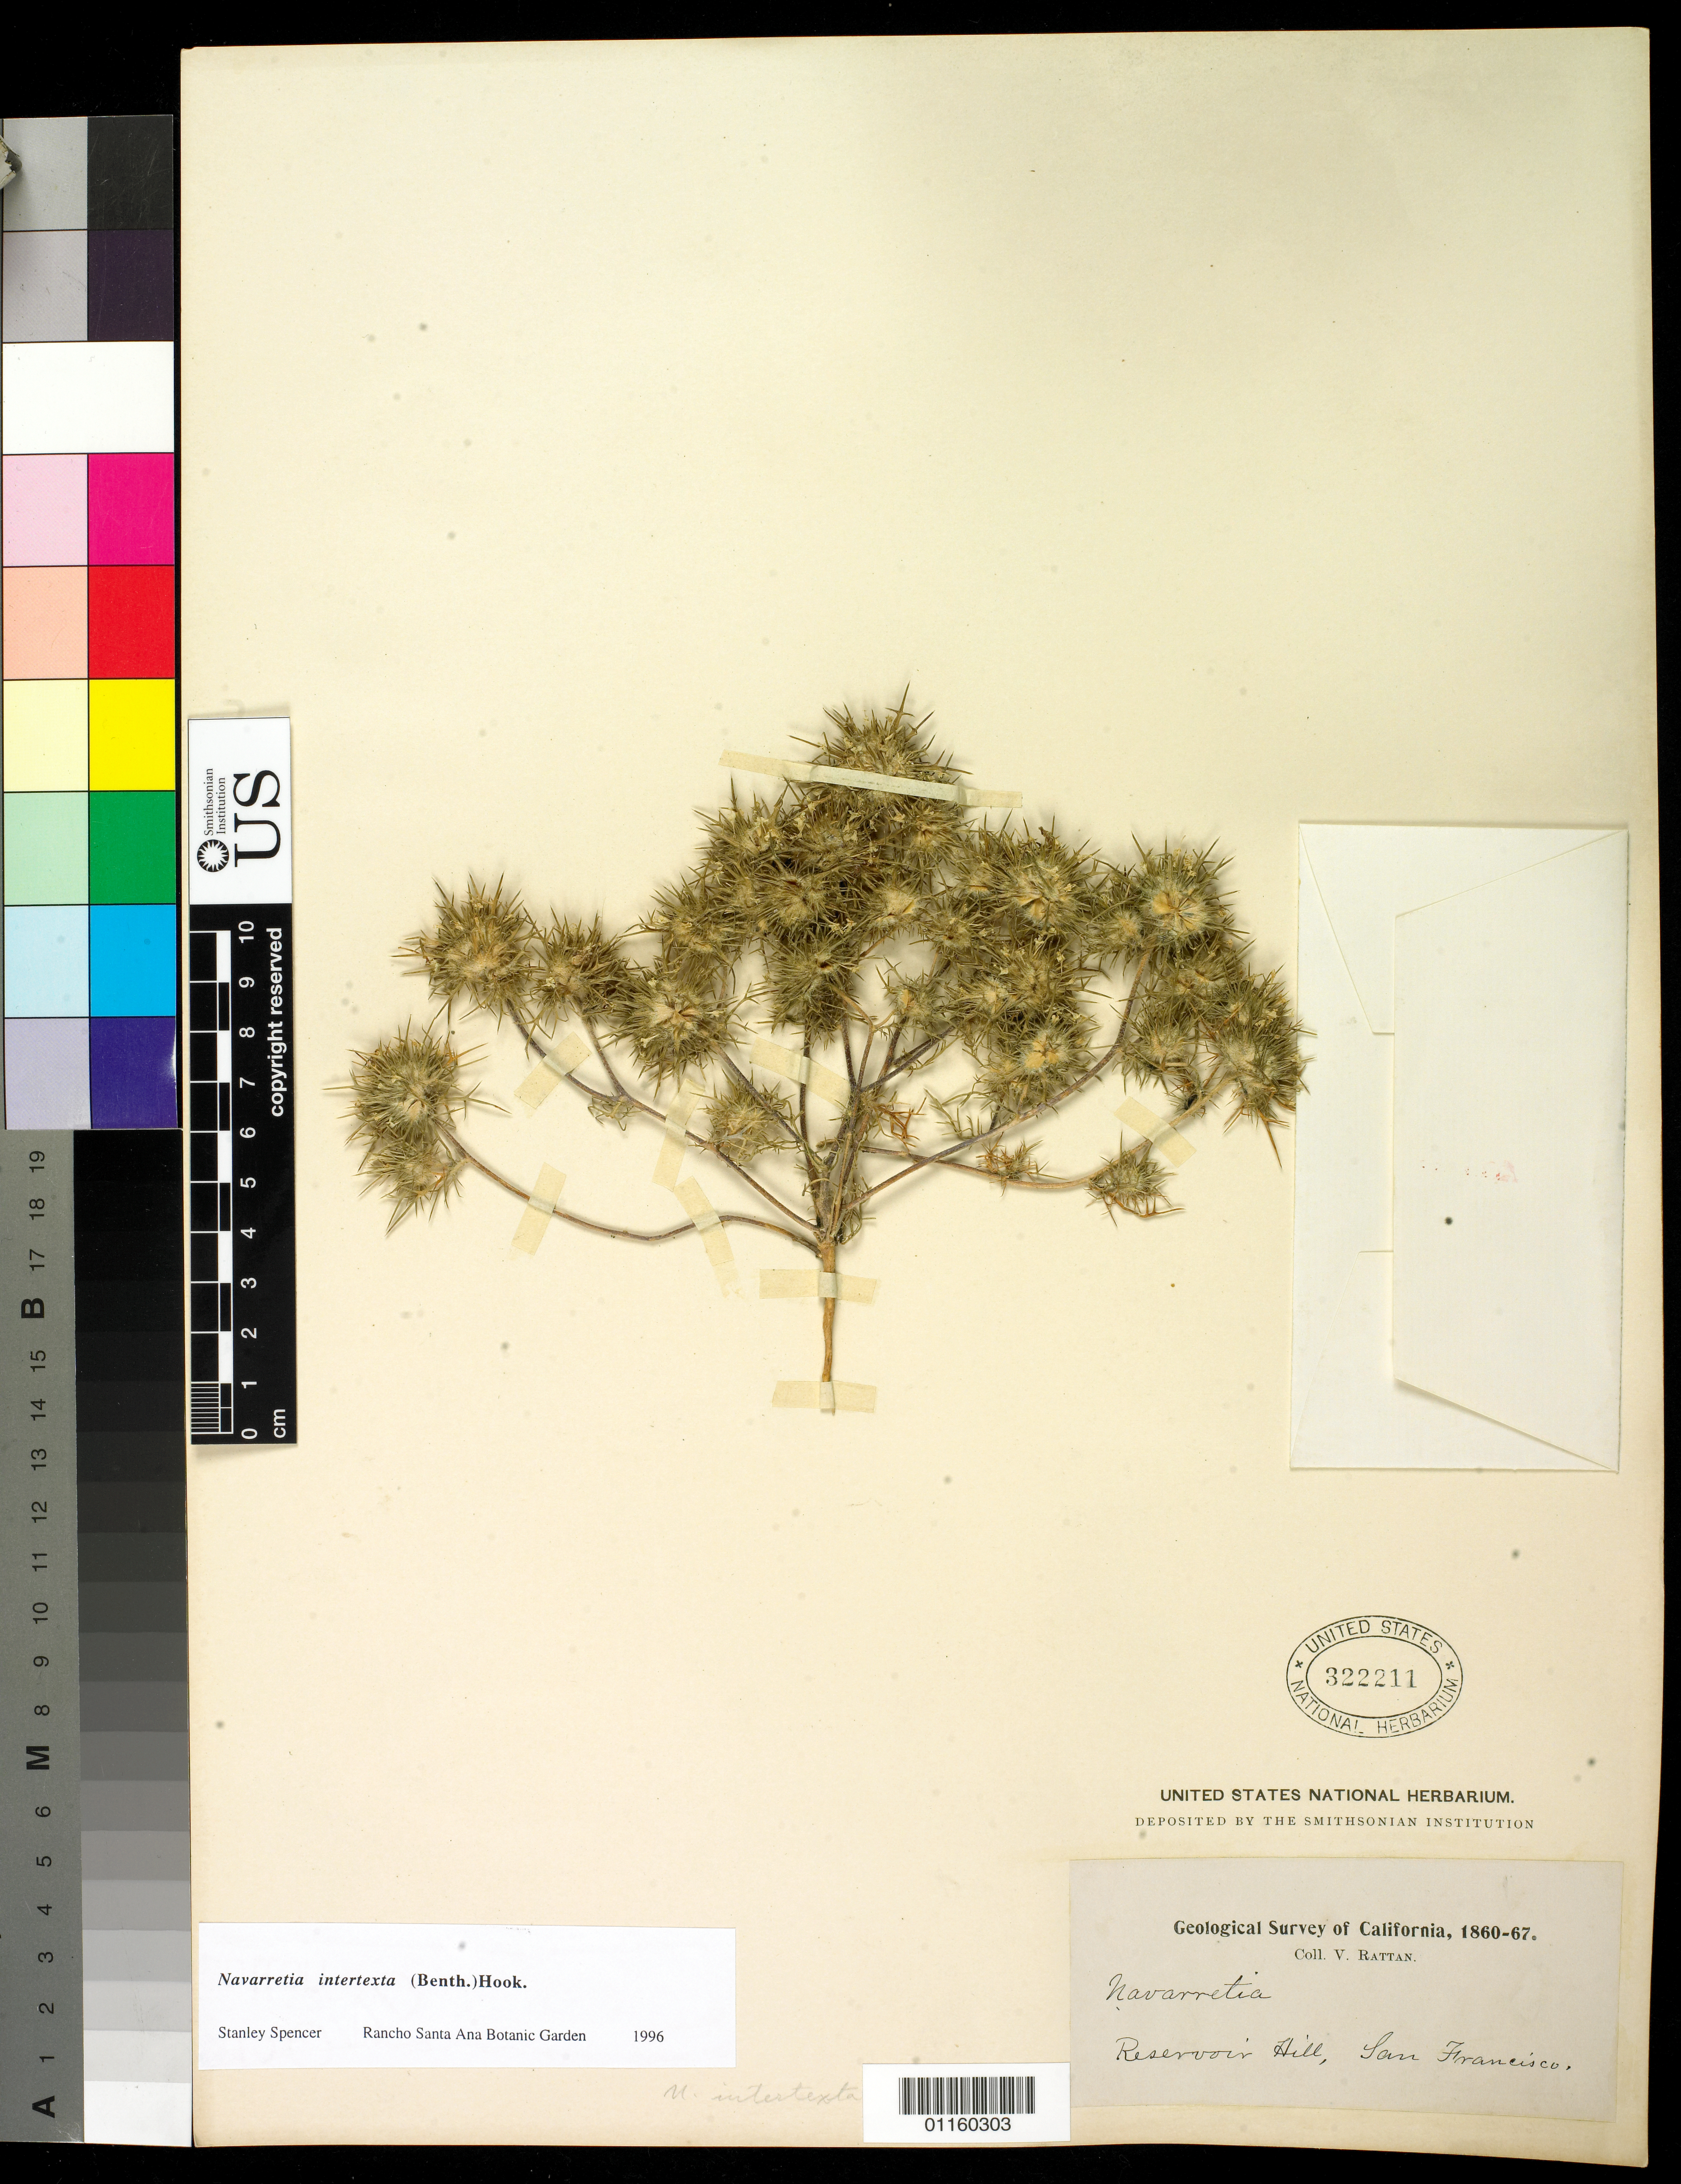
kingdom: Plantae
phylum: Tracheophyta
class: Magnoliopsida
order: Ericales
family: Polemoniaceae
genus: Navarretia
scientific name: Navarretia intertexta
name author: (Benth.) Hook.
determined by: Spencer, S. C.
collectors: V. Rattan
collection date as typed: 1860 to -- --- 1867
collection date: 1860/1867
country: United States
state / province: California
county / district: San Francisco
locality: Reservoir Hill, San Francisco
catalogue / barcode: US 322211